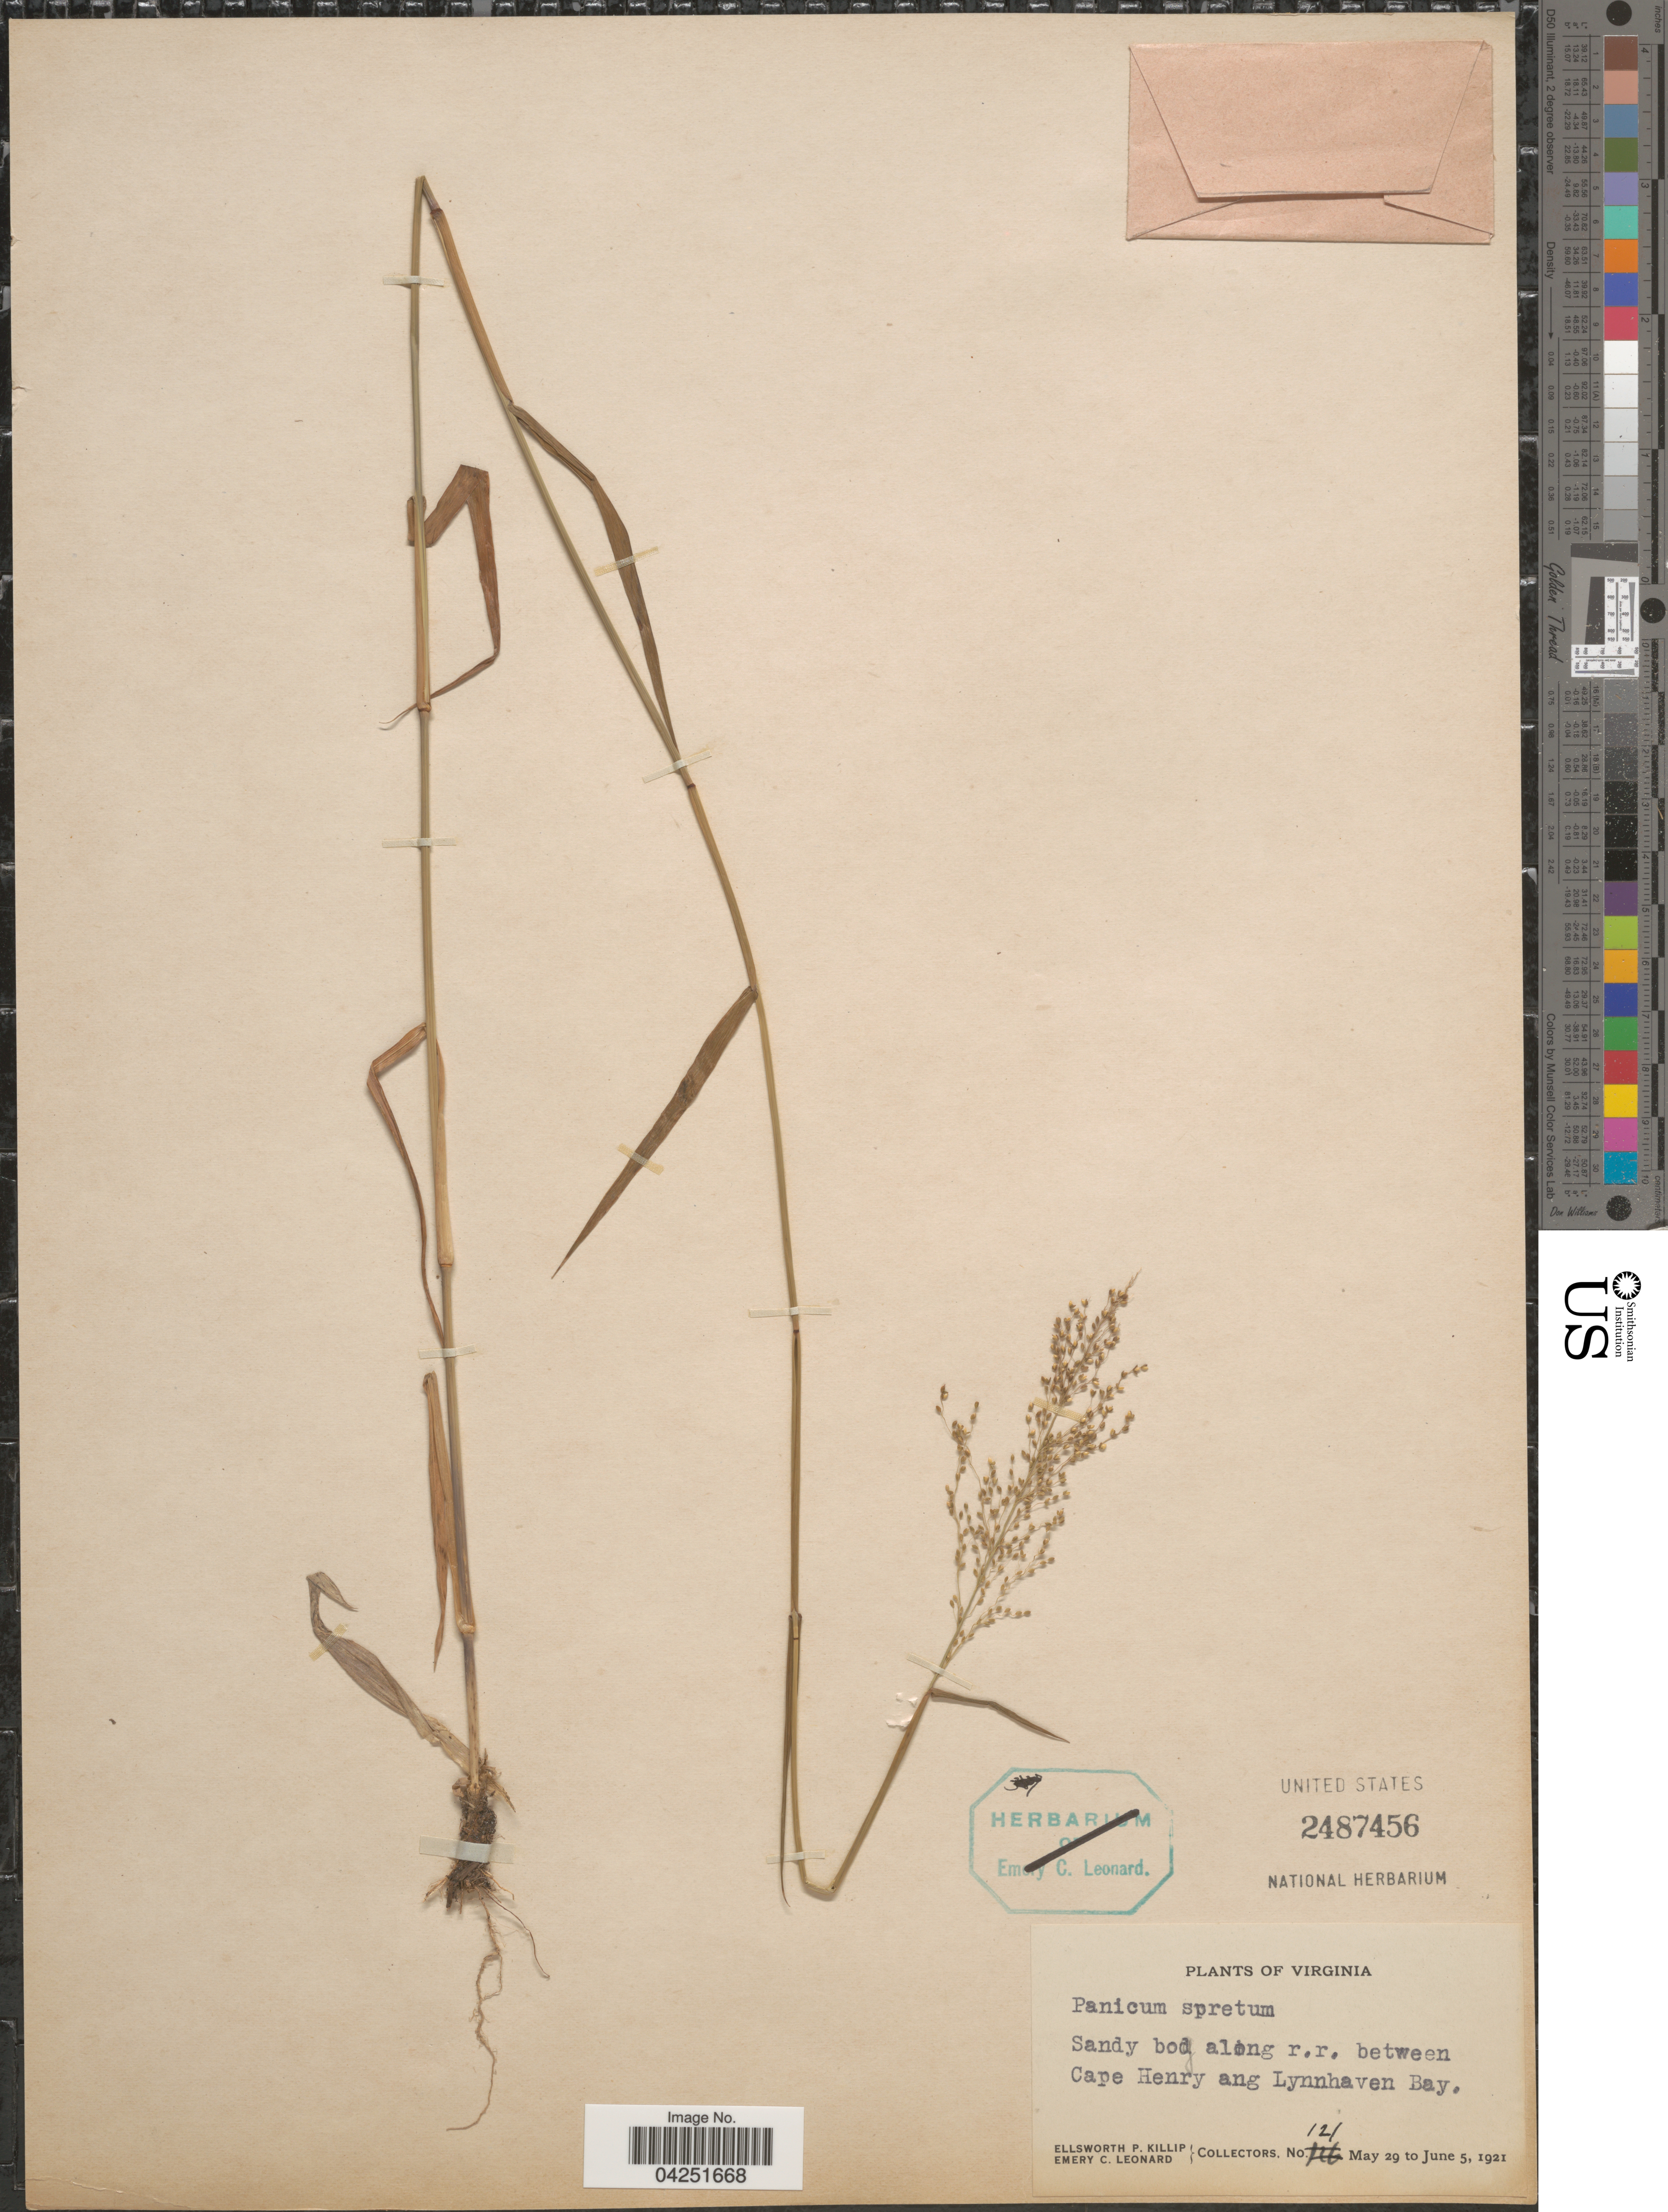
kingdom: Plantae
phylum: Tracheophyta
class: Liliopsida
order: Poales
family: Poaceae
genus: Dichanthelium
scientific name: Dichanthelium acuminatum var. densiflorum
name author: (Rand & Redfield) Gould & C.A. Clark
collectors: E. P. Killip & E. C. Leonard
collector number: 121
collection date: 1921-05-29/1921-06-05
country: United States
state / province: Virginia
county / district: City of Virginia Beach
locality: Sandy bog along r. r. between Cape Henry and Lynnhaven Bay.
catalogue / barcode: US 2487456